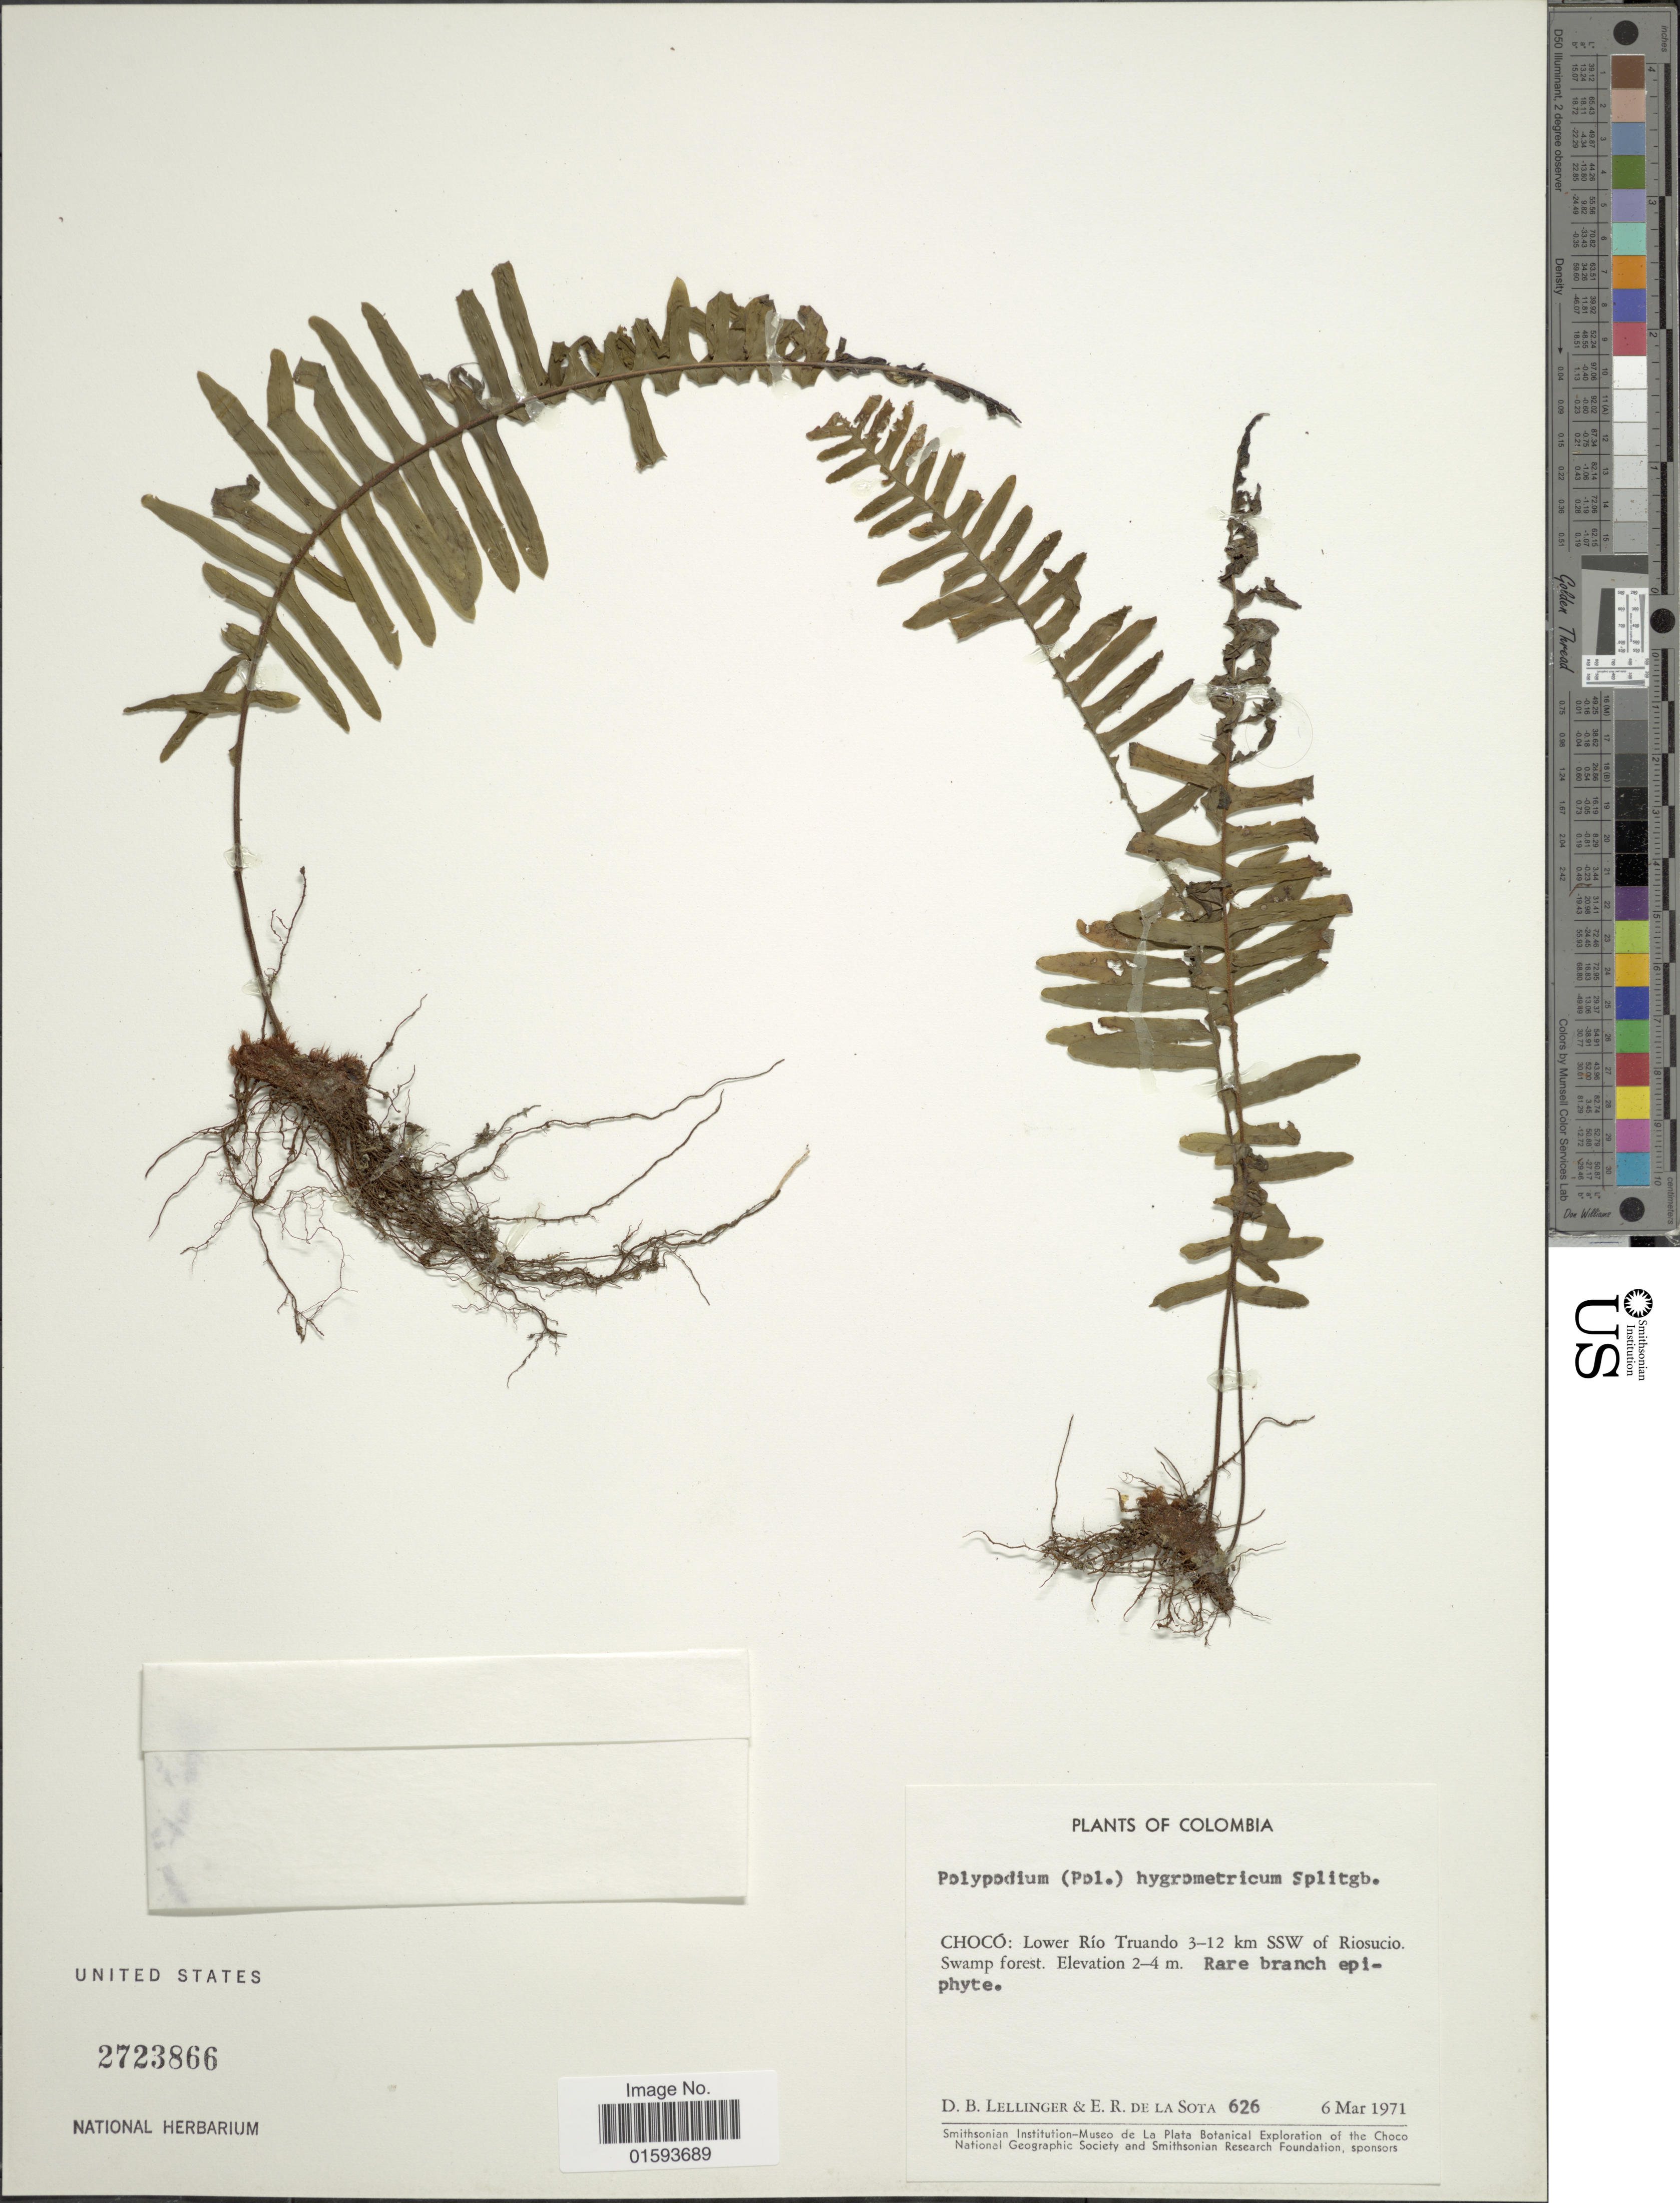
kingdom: Plantae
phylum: Tracheophyta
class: Polypodiopsida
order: Polypodiales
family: Polypodiaceae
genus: Pecluma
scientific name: Pecluma hygrometrica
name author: (Splitg.) M.G. Price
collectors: D. B. Lellinger & E. R. de la Sota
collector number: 626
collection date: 1971-03-06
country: Colombia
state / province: Chocó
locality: Lowe Rio Truando 3-12 km SSW of Riosuco Swamp forest.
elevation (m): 2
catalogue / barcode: US 2723866